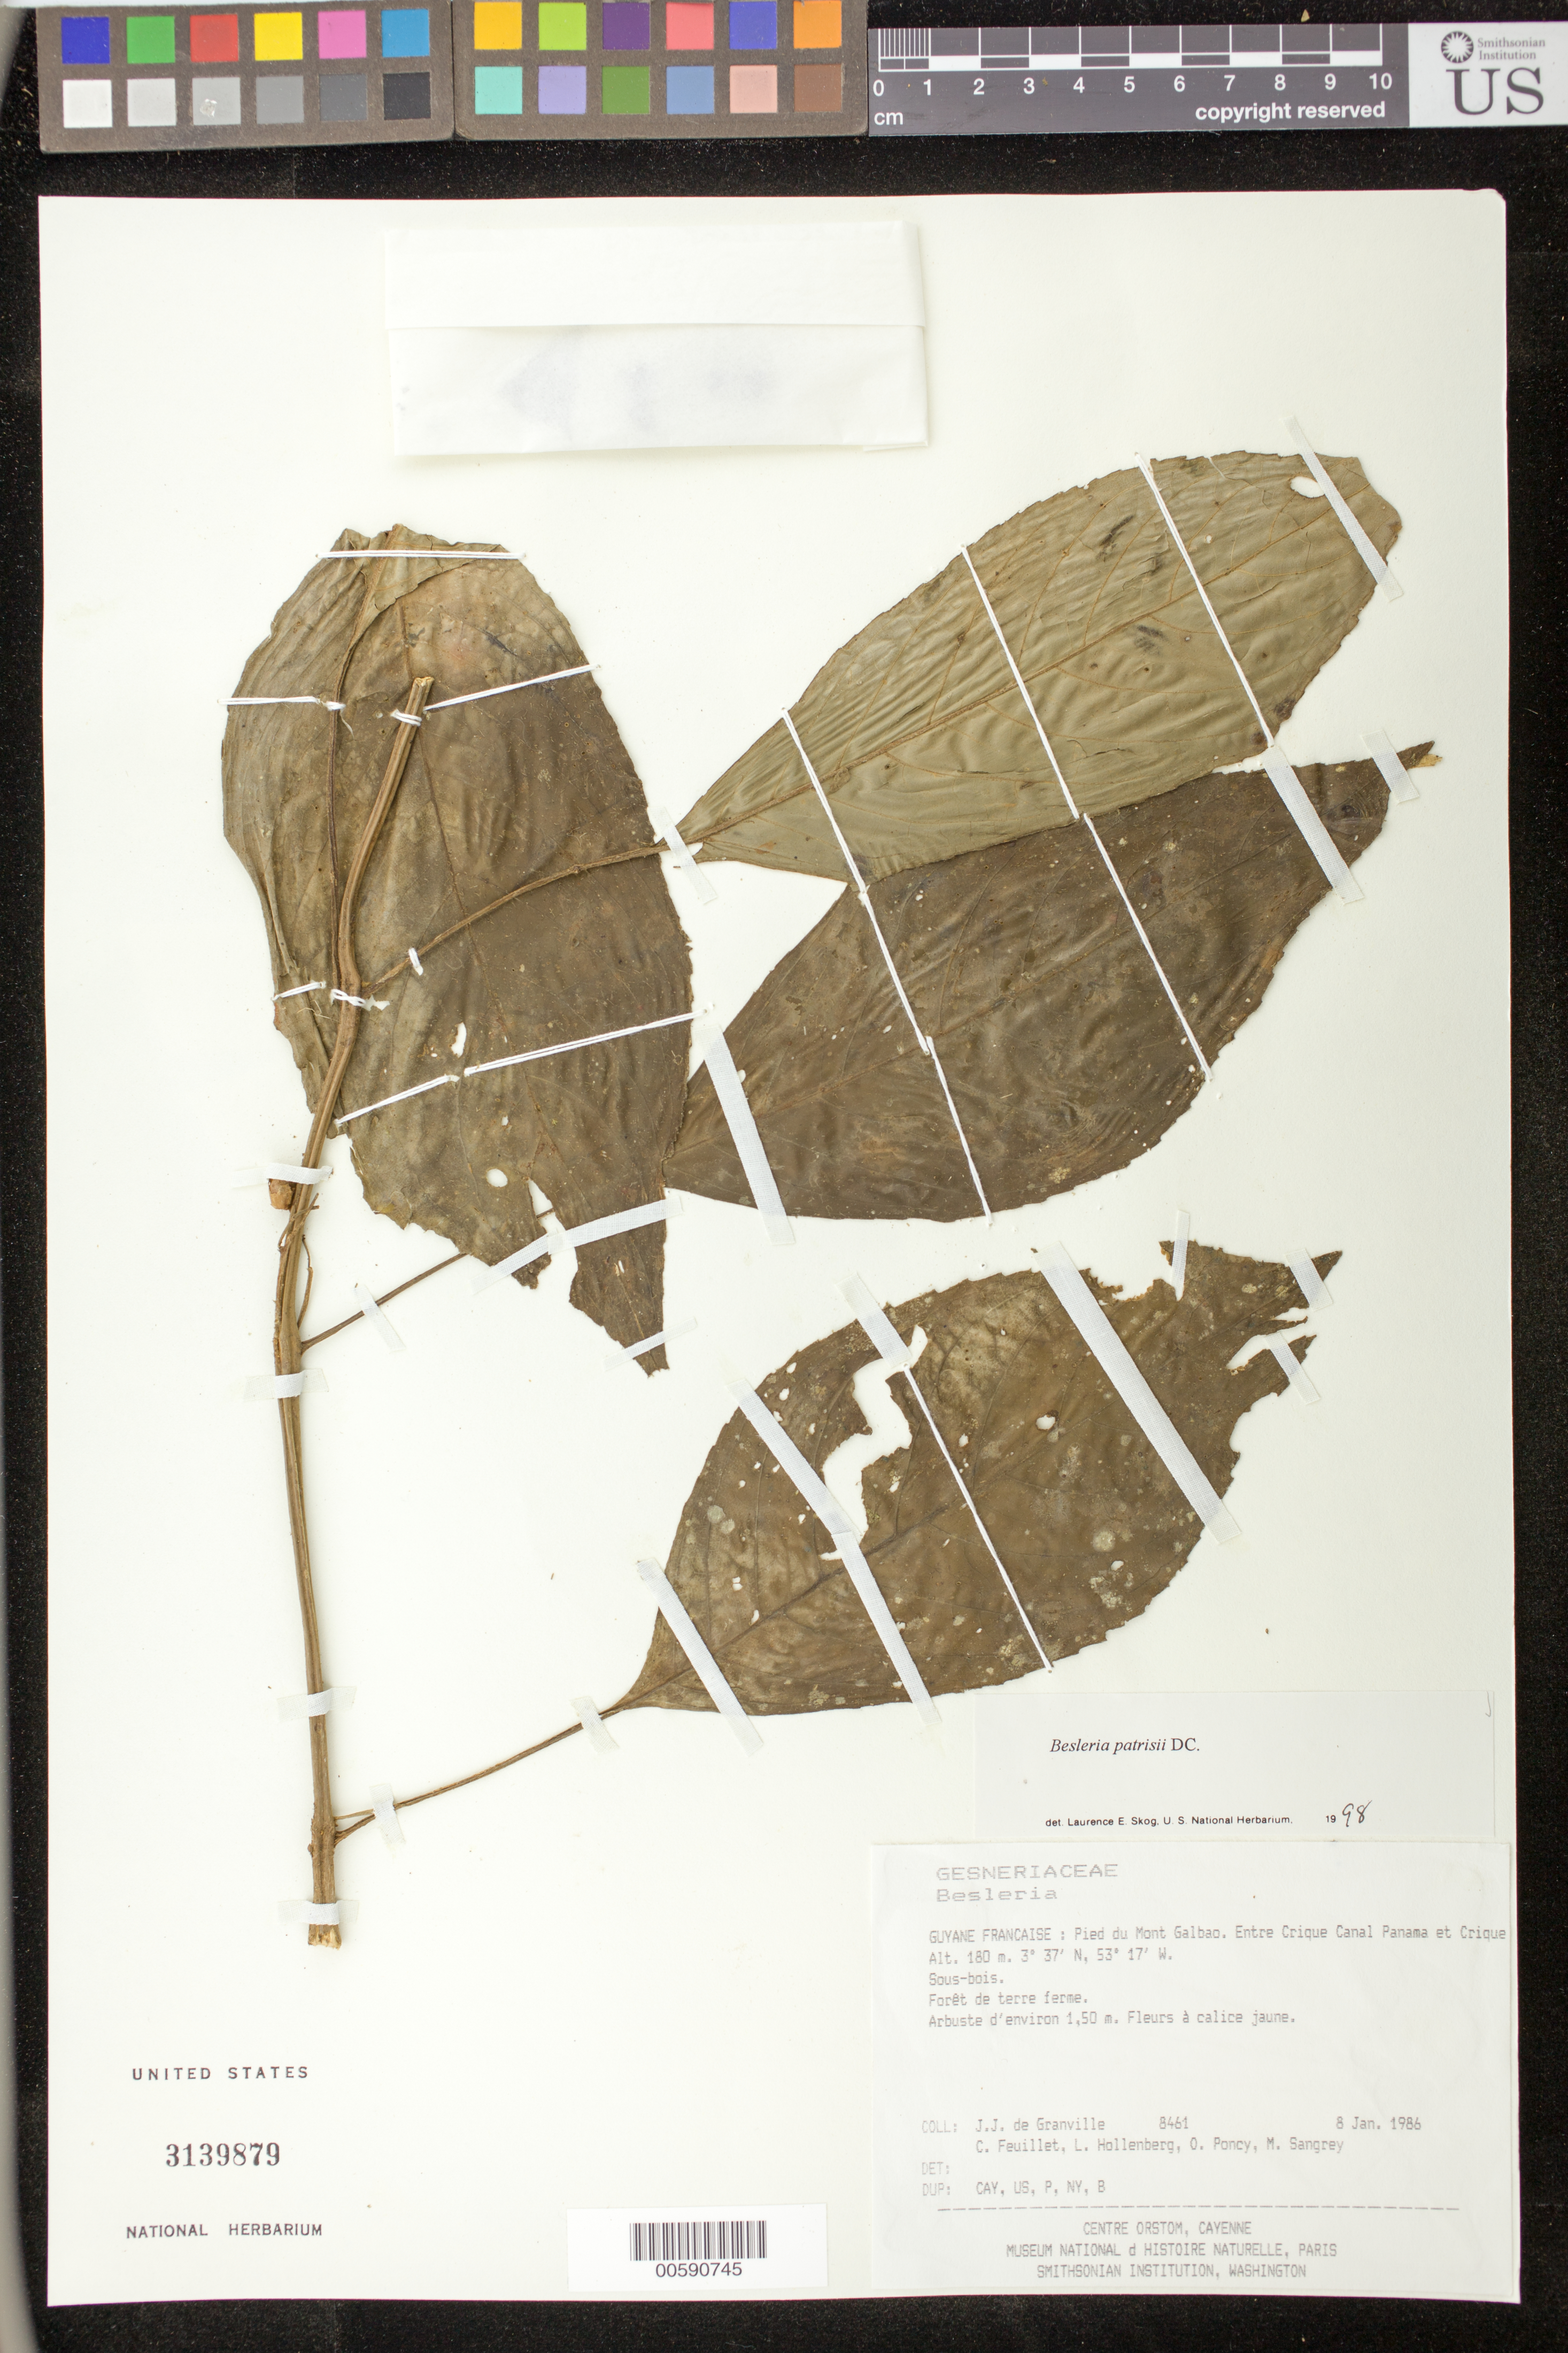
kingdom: Plantae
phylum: Tracheophyta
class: Magnoliopsida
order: Lamiales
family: Gesneriaceae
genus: Besleria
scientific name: Besleria patrisii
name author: DC.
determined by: Skog, Laurence E.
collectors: J.-J. de Granville, C. Feuillet, L. Hollenberg, O. Poncy & M. Sangrey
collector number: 8461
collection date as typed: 08 Jan 1986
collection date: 1986-01-08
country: French Guiana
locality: Pied du Mont Galbao; entre Crique Canal Panama et Crique. . .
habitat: Forêt de terre ferme; sous-bois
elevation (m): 180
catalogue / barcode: US 3139879